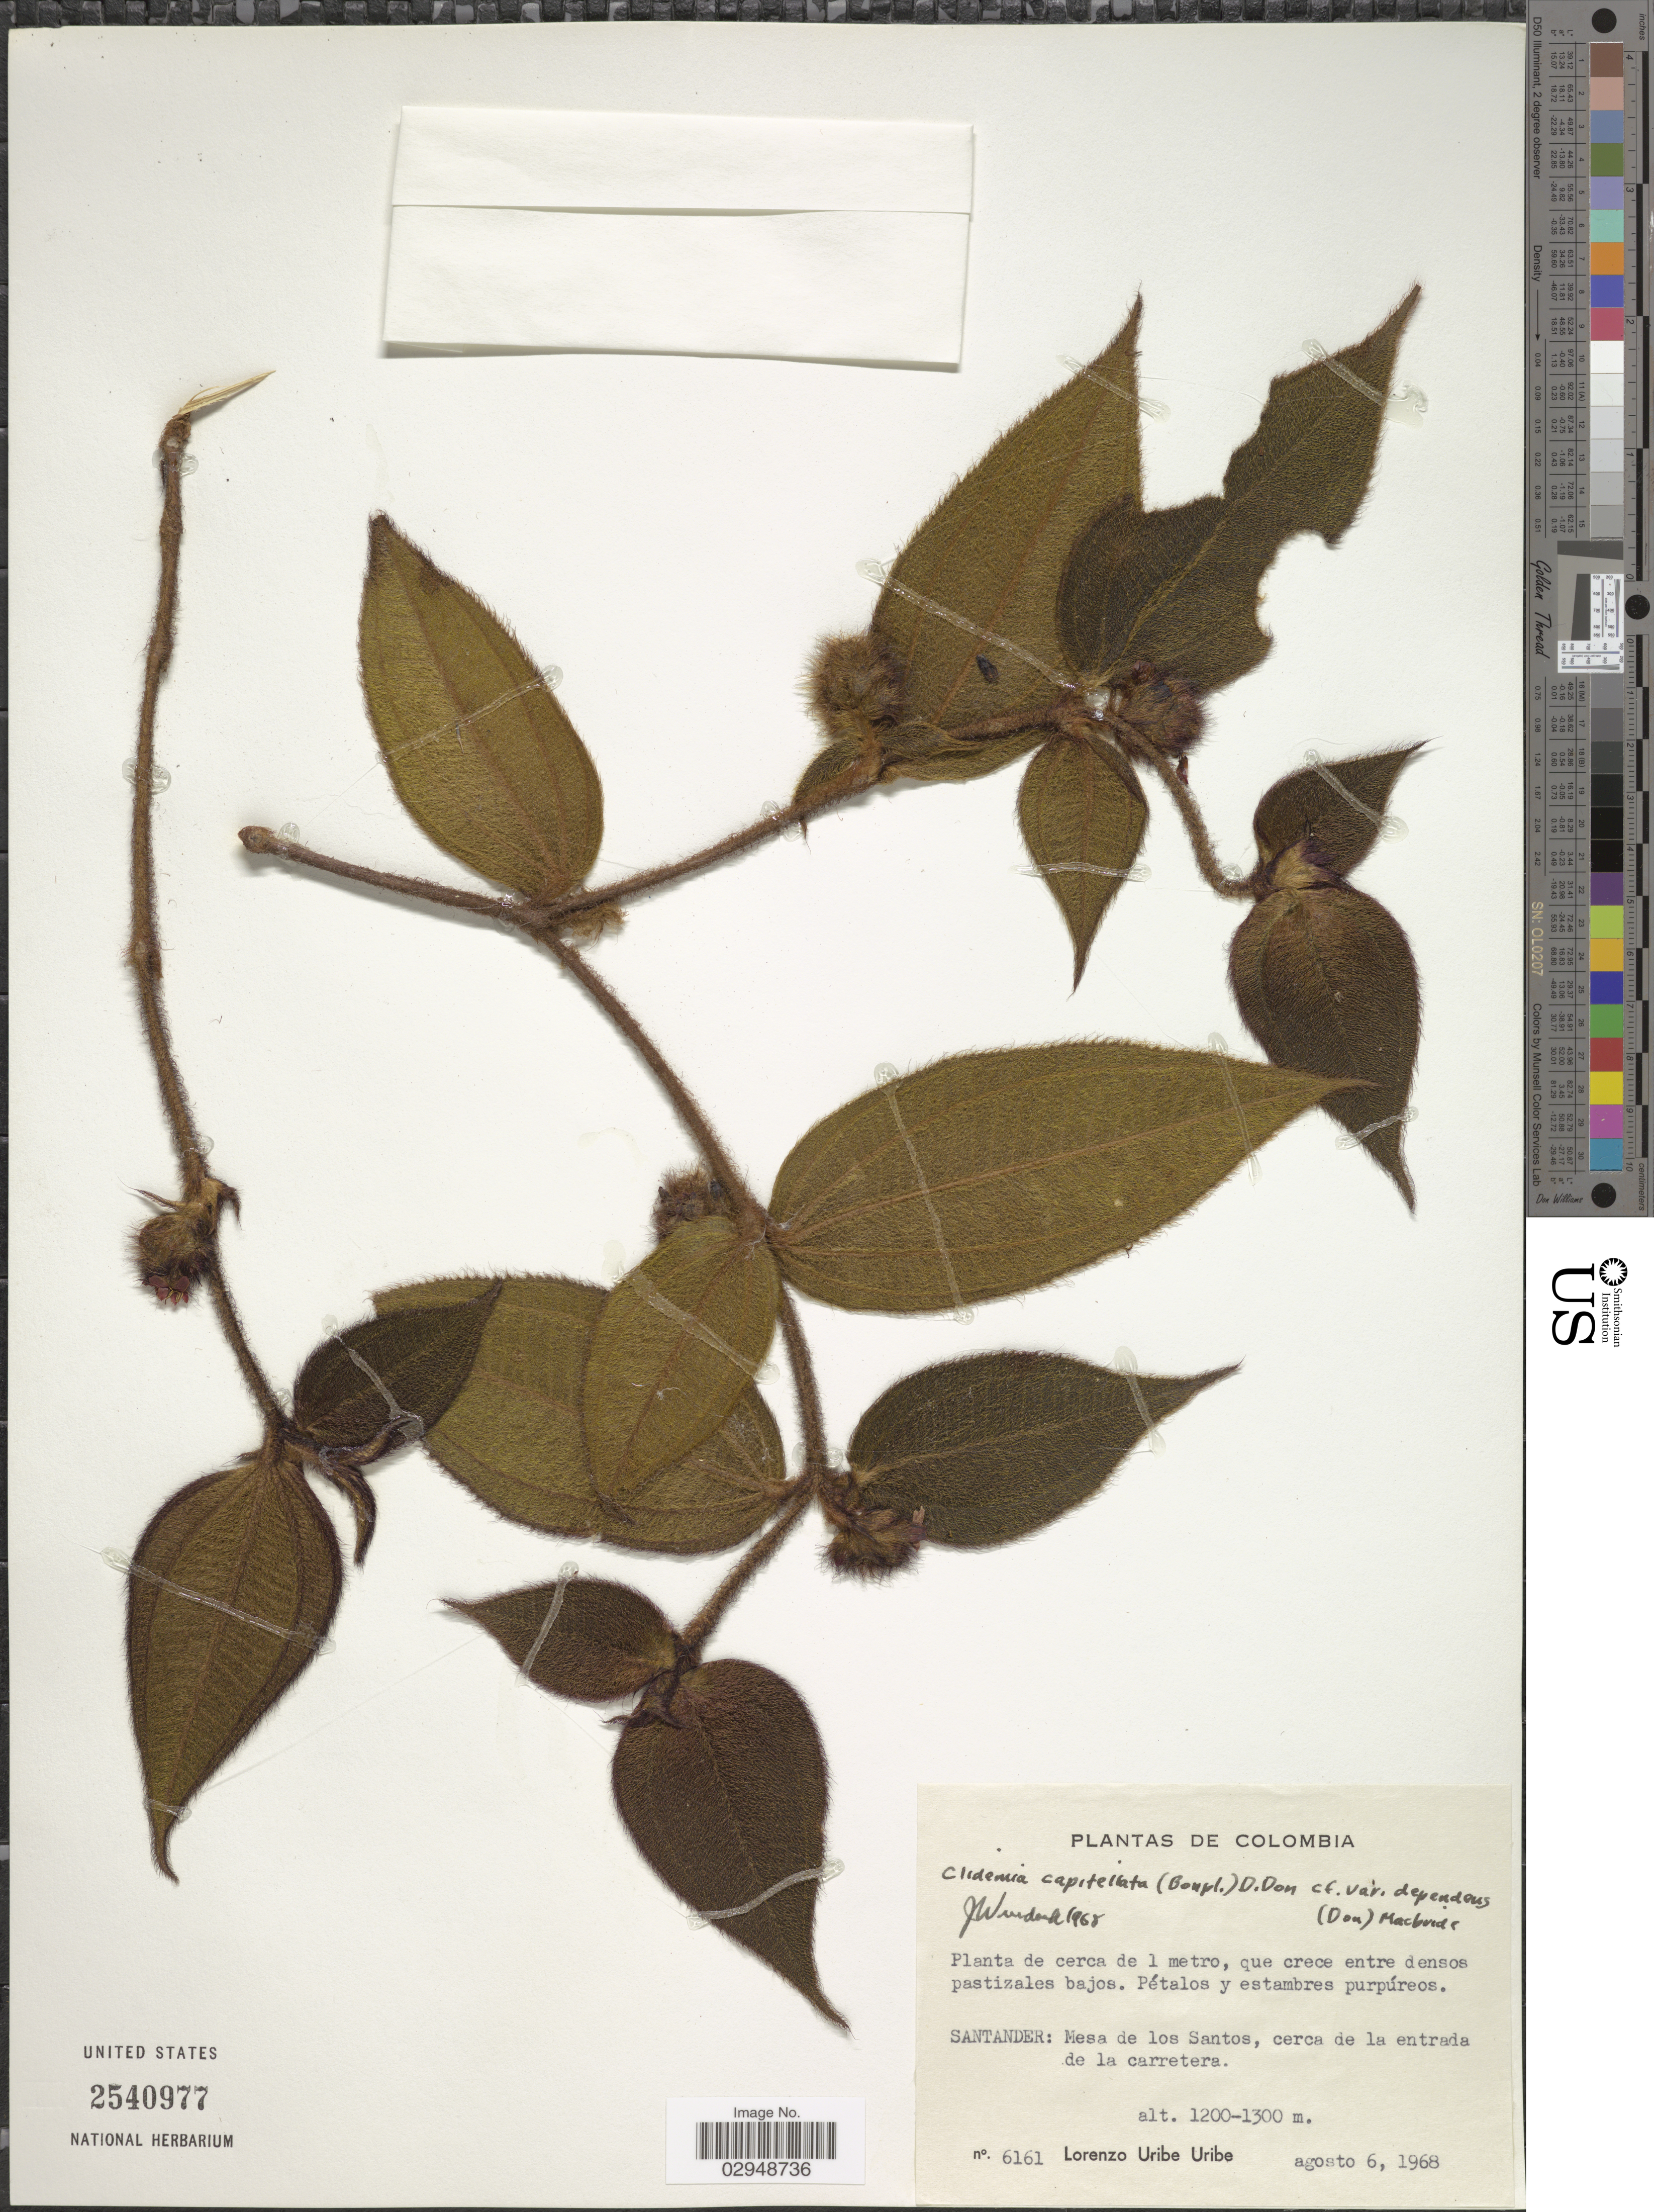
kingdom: Plantae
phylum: Tracheophyta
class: Magnoliopsida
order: Myrtales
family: Melastomataceae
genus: Clidemia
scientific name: Clidemia capitellata var. dependens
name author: (Pav. & D. Don) J.F. Macbr.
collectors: L. Uribe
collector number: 6161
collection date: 1968-08-06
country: Colombia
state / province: Santander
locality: Santander: Mesa de los Santos, cerca de la entrada de la carretera.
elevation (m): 1200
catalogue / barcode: US 2540977